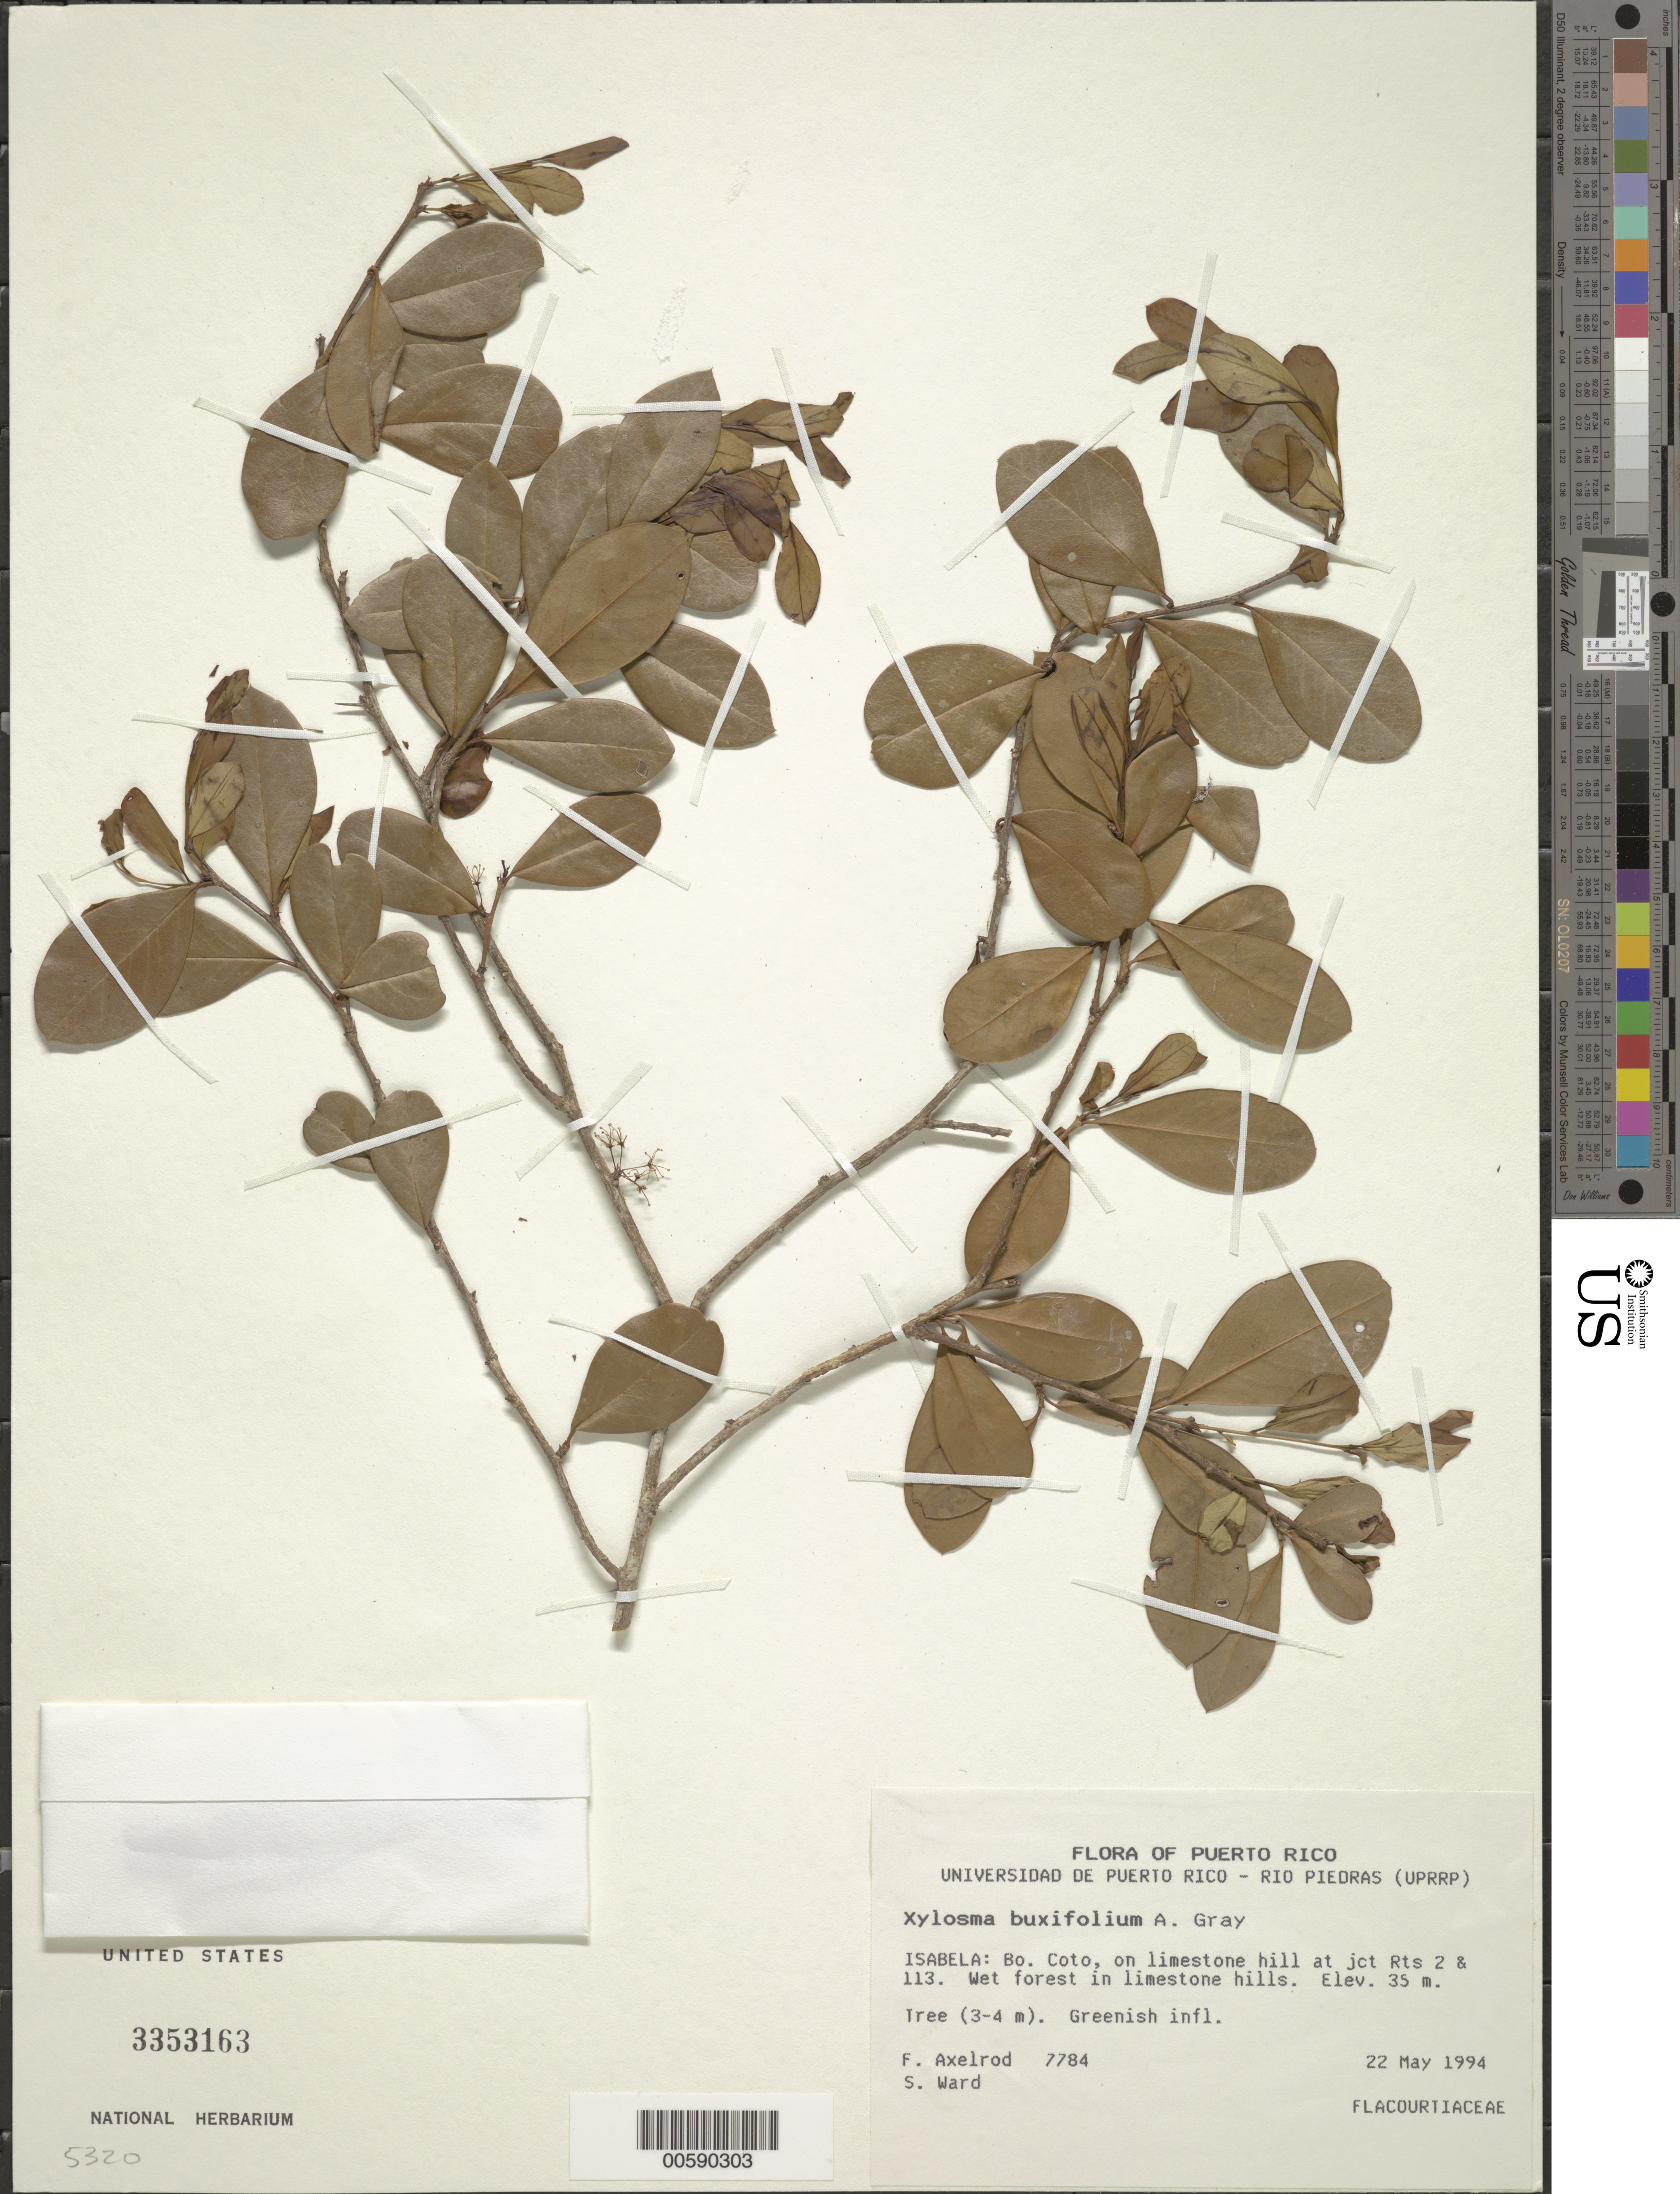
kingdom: Plantae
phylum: Tracheophyta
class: Magnoliopsida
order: Malpighiales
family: Salicaceae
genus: Xylosma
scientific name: Xylosma buxifolia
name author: A. Gray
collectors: F. Axelrod & S. Ward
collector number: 7784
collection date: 1994-05-22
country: Puerto Rico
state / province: Isabela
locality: Bo. Coto, on limestone hill at jct. Rts 2 & 113.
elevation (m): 35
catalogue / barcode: US 3353163